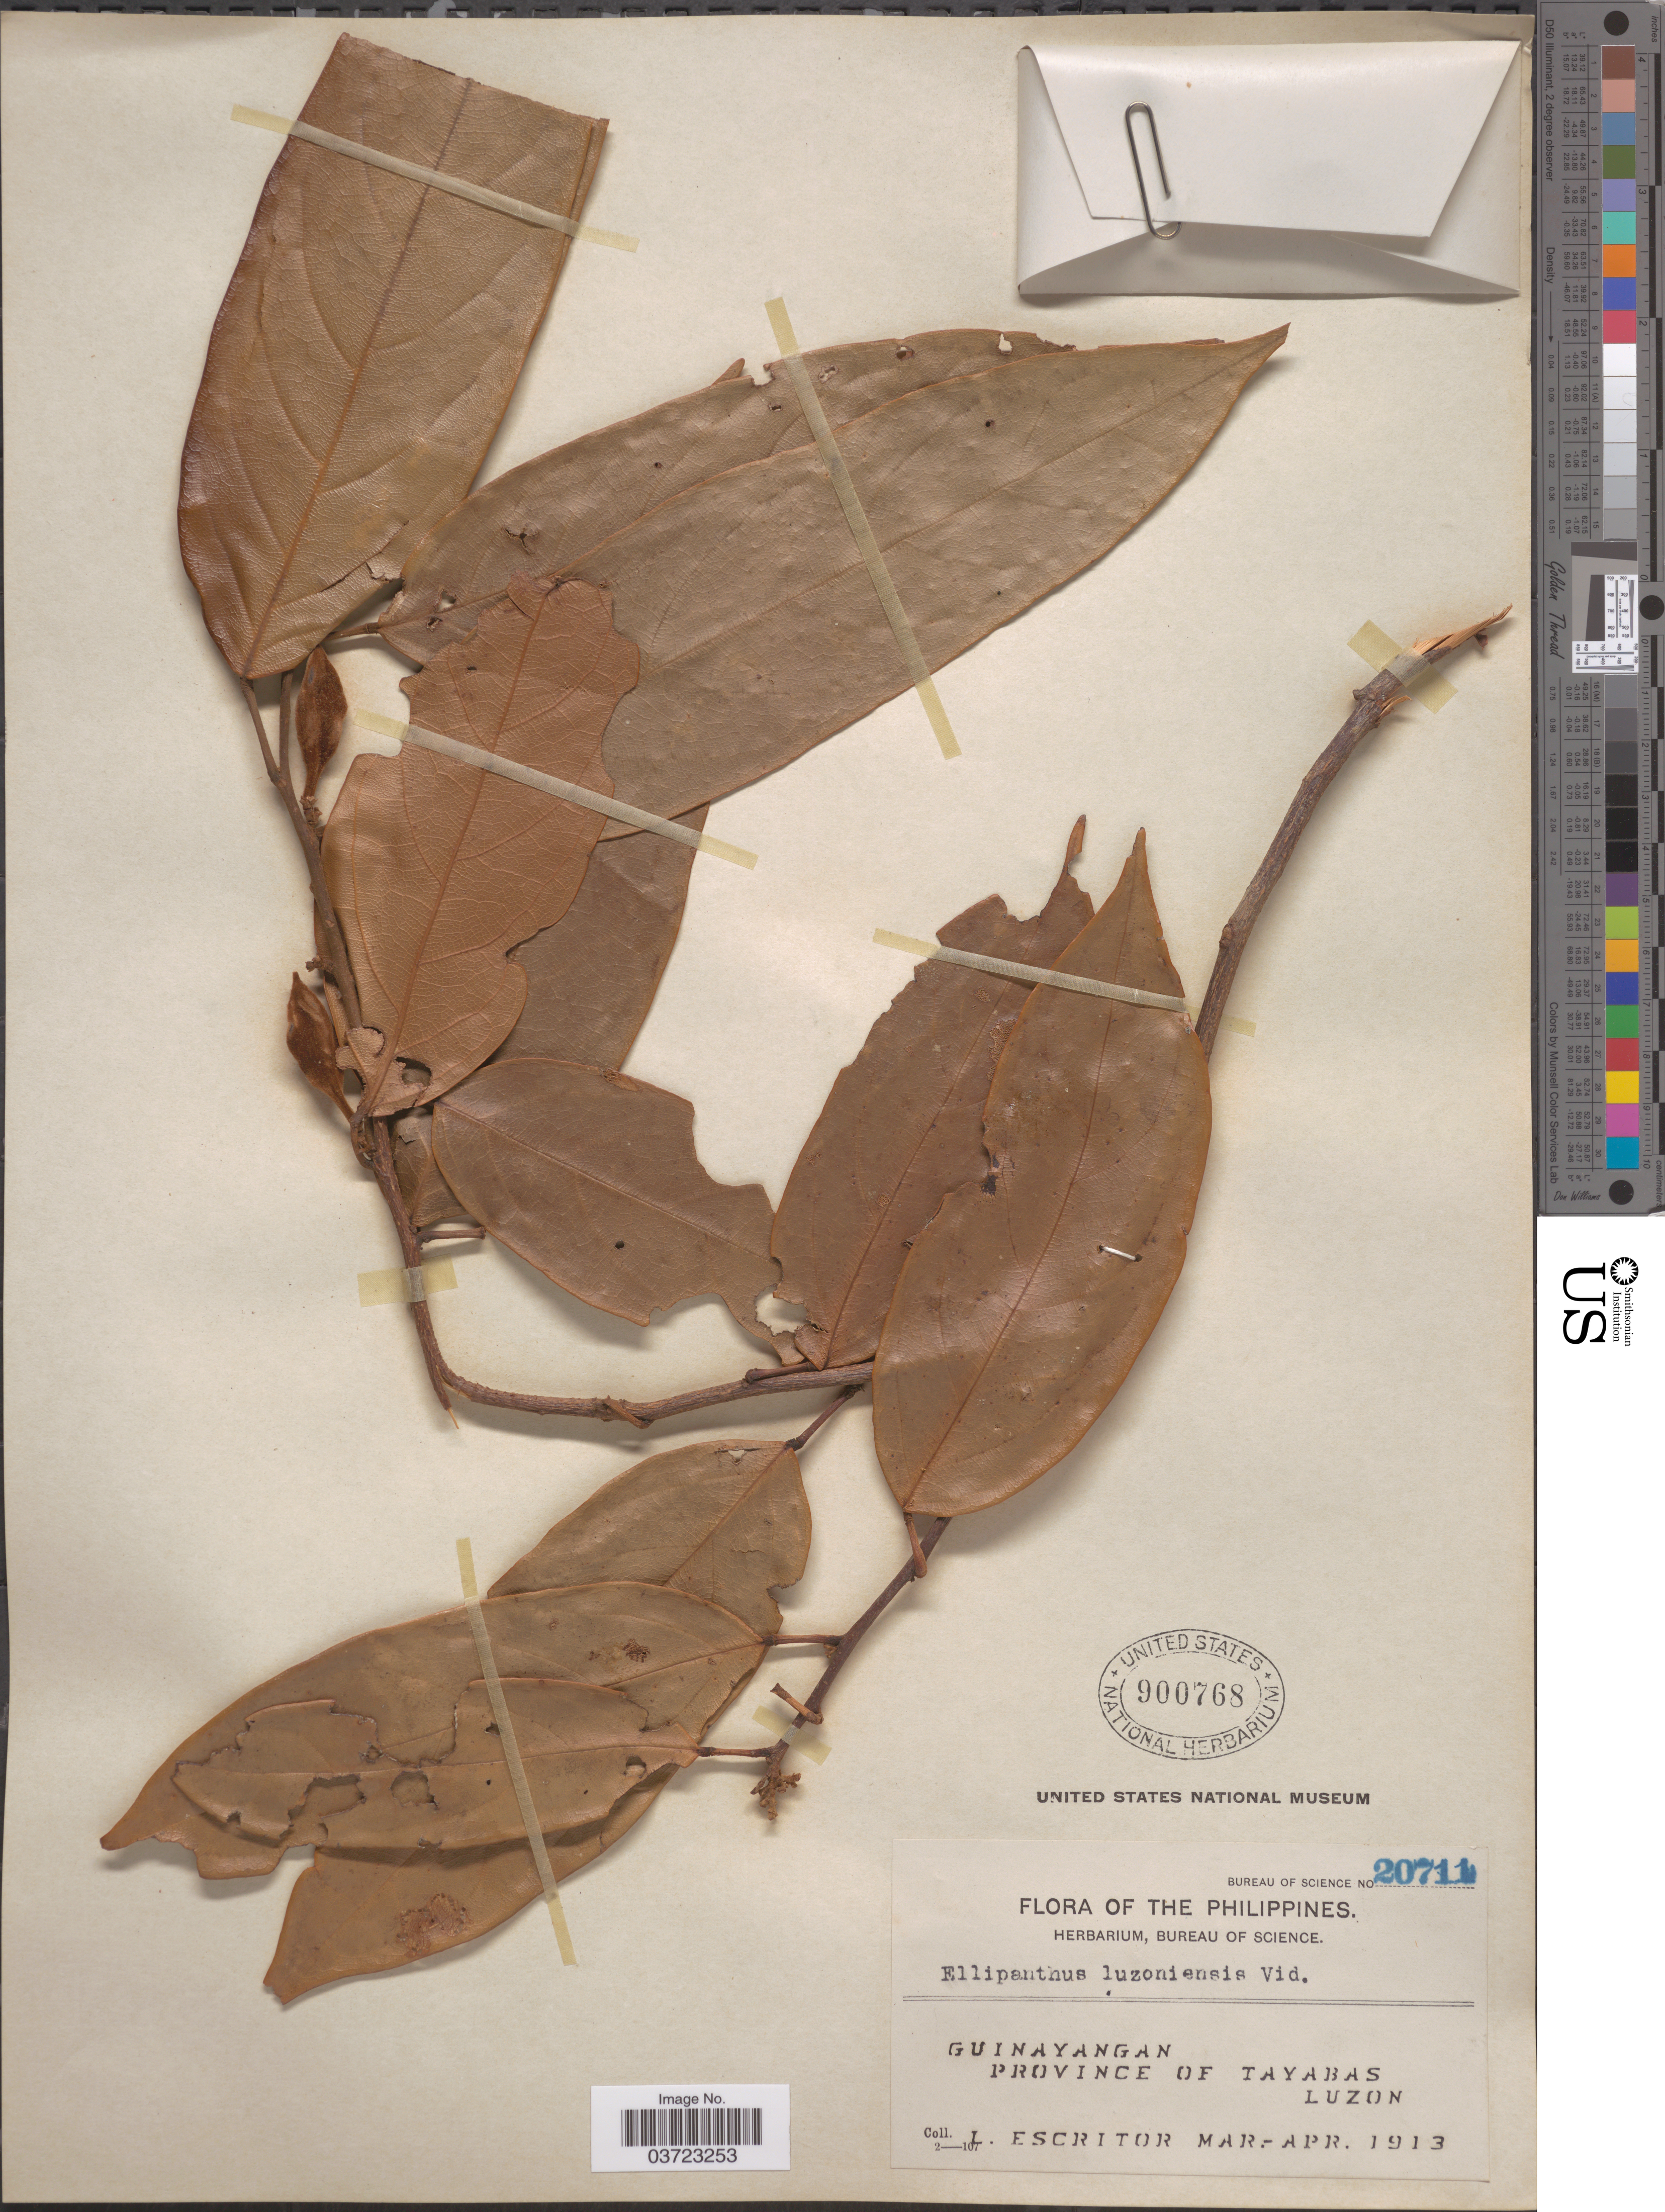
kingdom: Plantae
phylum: Tracheophyta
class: Magnoliopsida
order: Oxalidales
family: Connaraceae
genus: Ellipanthus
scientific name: Ellipanthus luzoniensis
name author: S. Vidal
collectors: L. Escritor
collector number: Bureau of Science 20711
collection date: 1913-03/1913-04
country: Philippines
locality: Guinayangan, Province of Tayabas, Luzon.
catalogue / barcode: US 900768